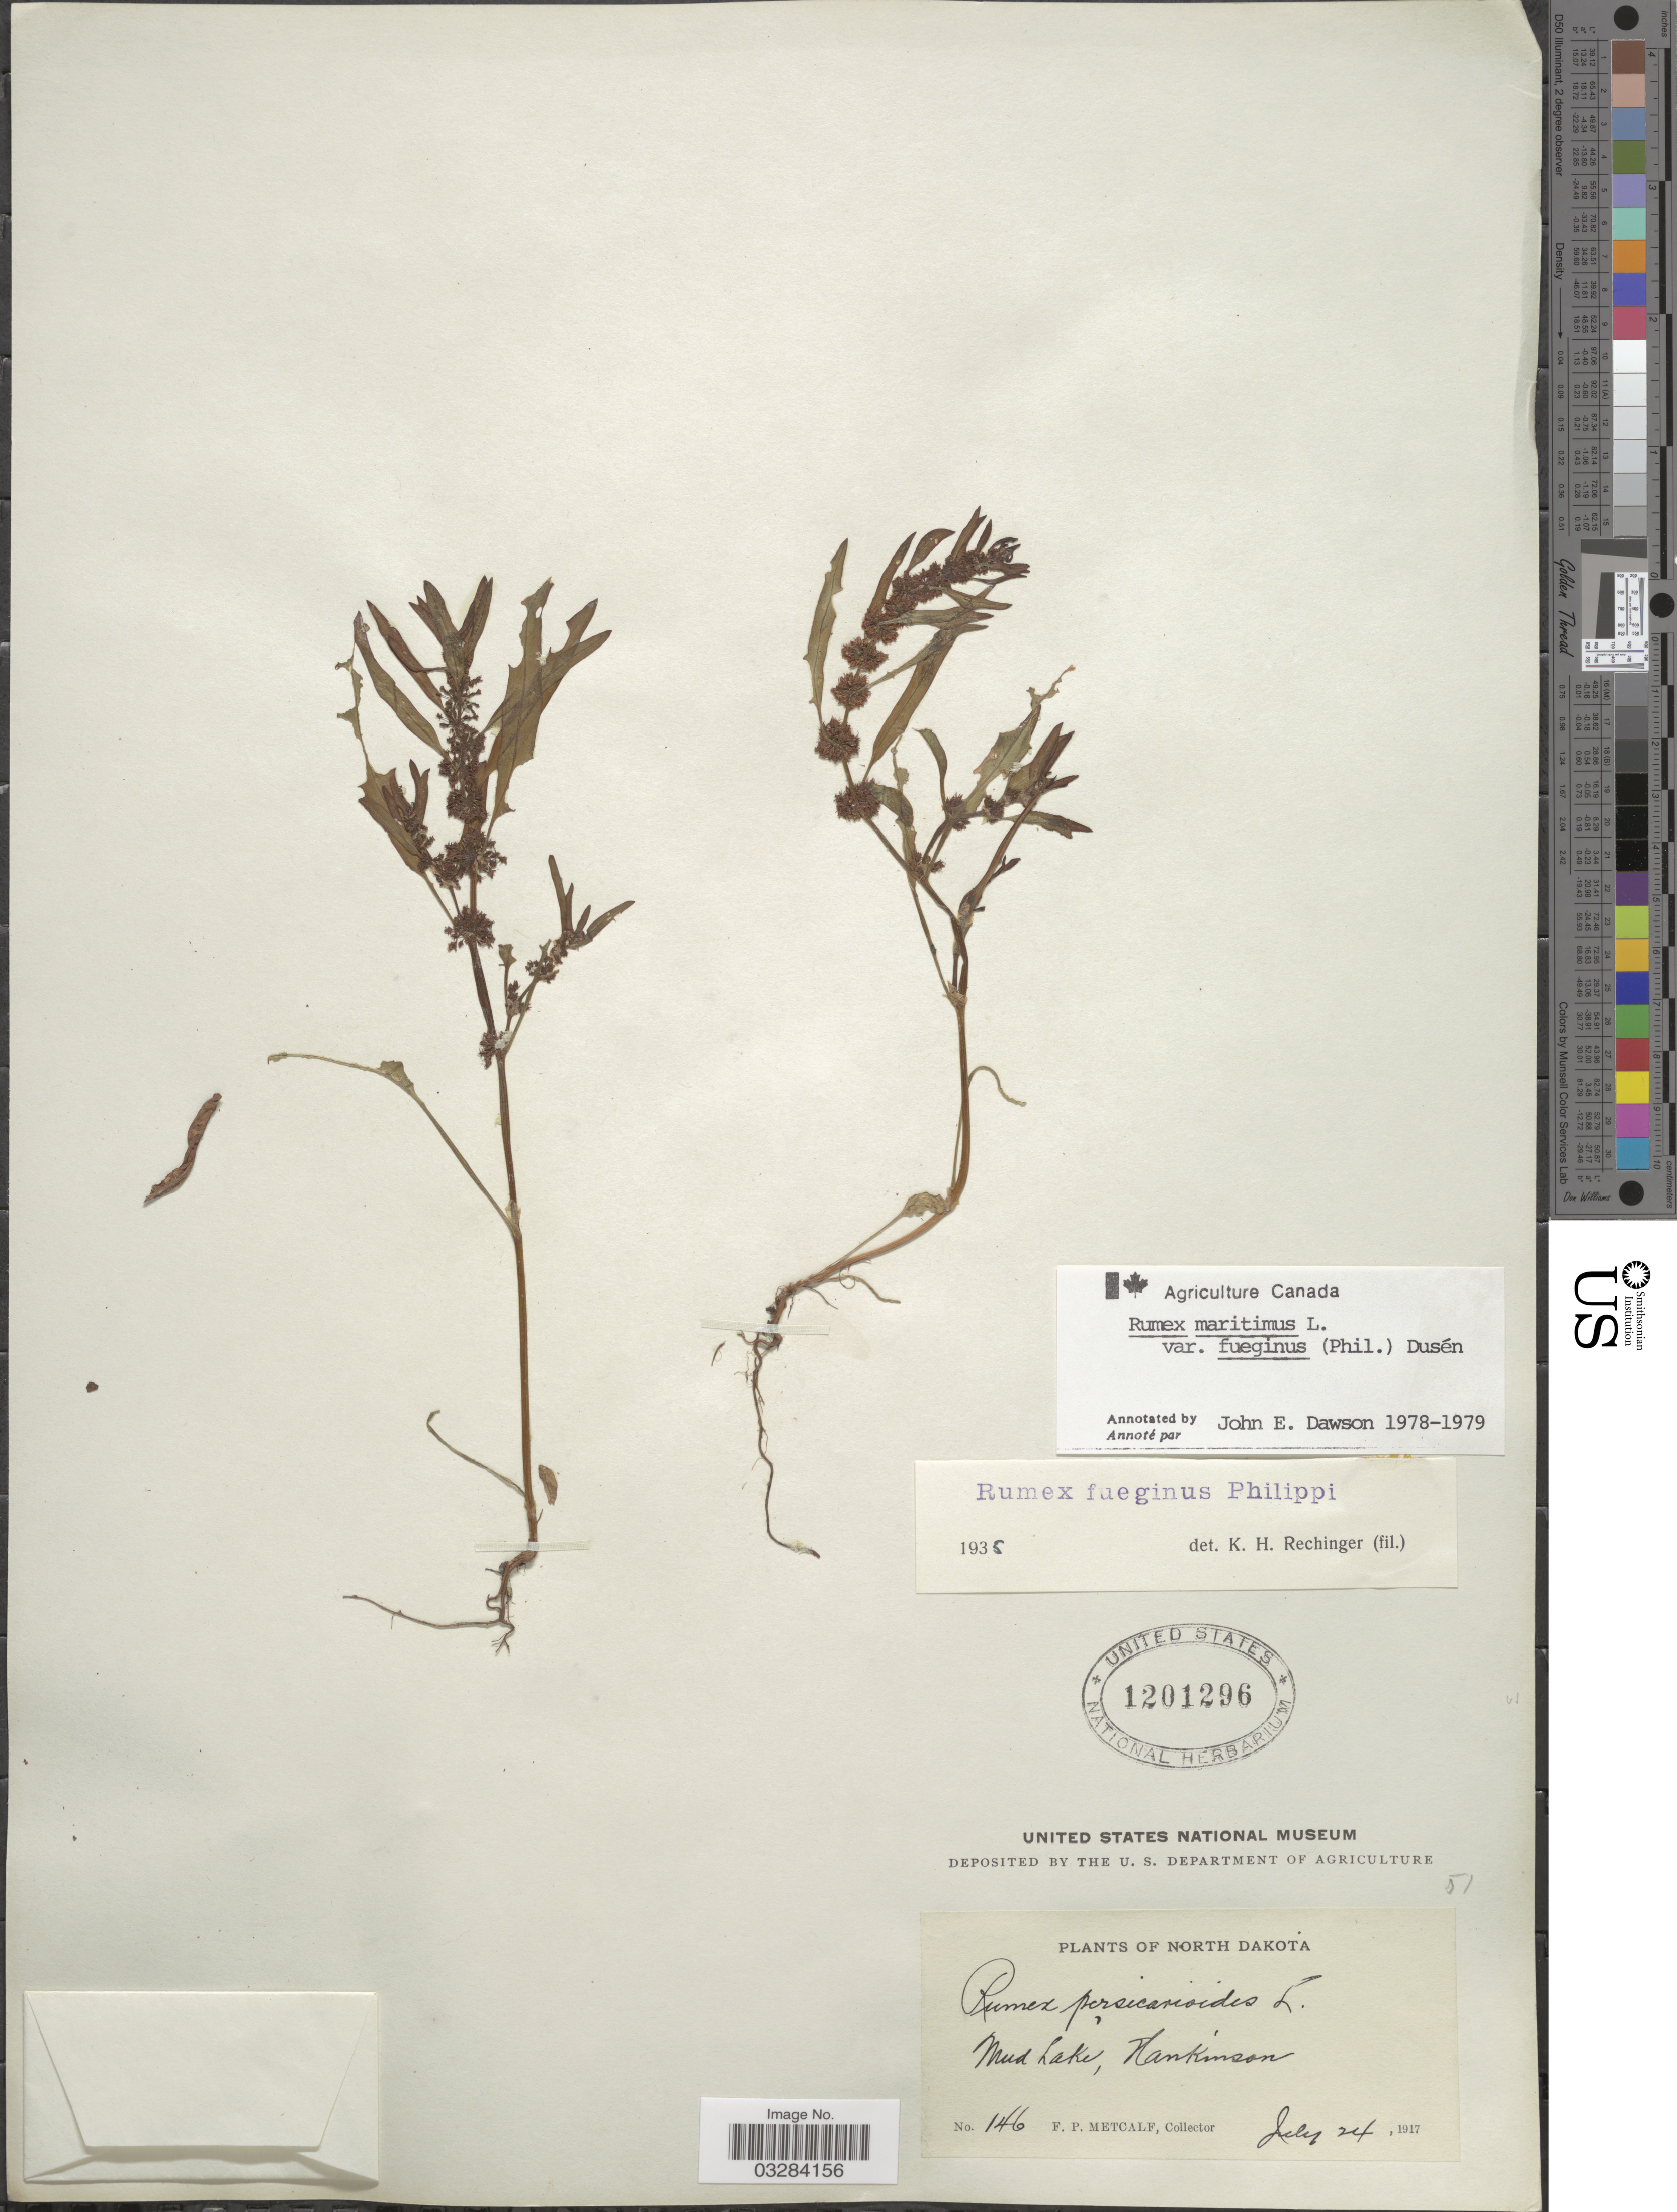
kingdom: Plantae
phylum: Tracheophyta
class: Magnoliopsida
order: Caryophyllales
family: Polygonaceae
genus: Rumex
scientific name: Rumex maritimus var. fueginus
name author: (Phil.) Dusén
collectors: F. Metcalf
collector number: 146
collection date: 1917-07-24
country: United States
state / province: North Dakota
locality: Mud Lake, Hankinson.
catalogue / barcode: US 1201296